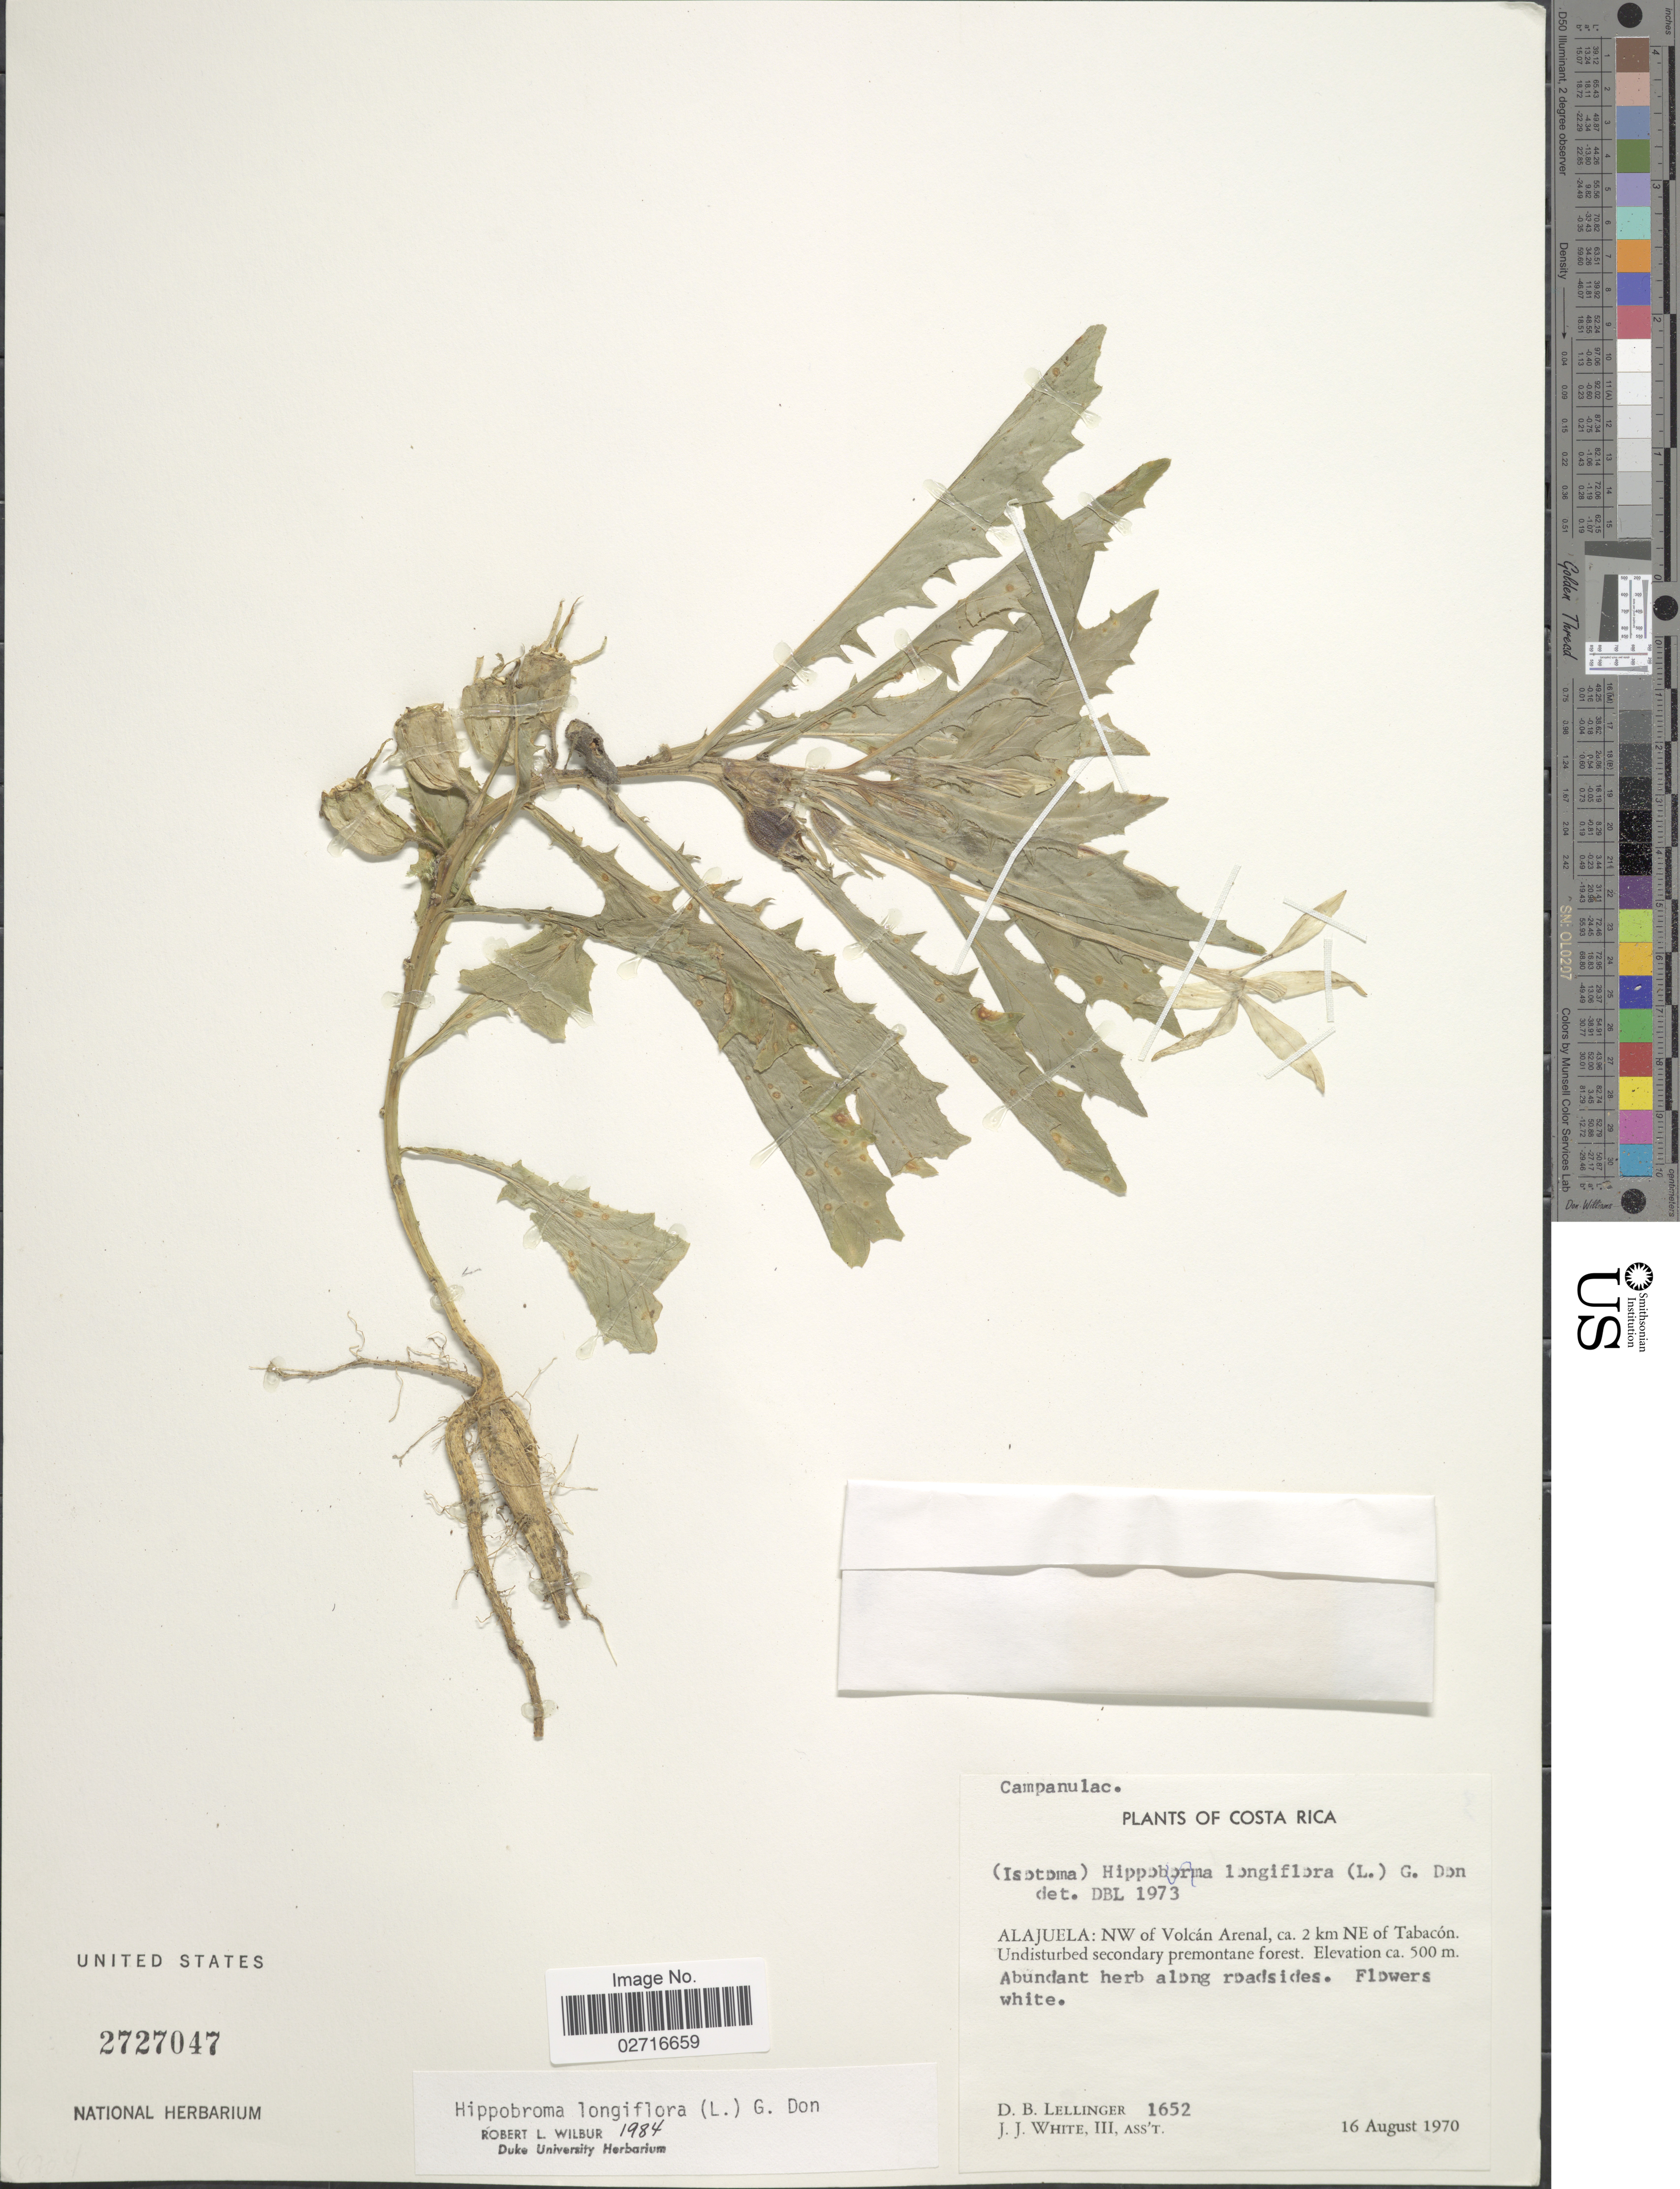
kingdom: Plantae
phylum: Tracheophyta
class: Magnoliopsida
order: Asterales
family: Campanulaceae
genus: Hippobroma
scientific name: Hippobroma longiflora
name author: (L.) G. Don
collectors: D. B. Lellinger & J. J. White III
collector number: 1652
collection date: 1970-08-16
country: Costa Rica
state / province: Alajuela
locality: NW of Volcan Arenal, ca. 2 km NE of Tabacon, abundant herb along roadsides.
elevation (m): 500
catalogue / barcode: US 2727047